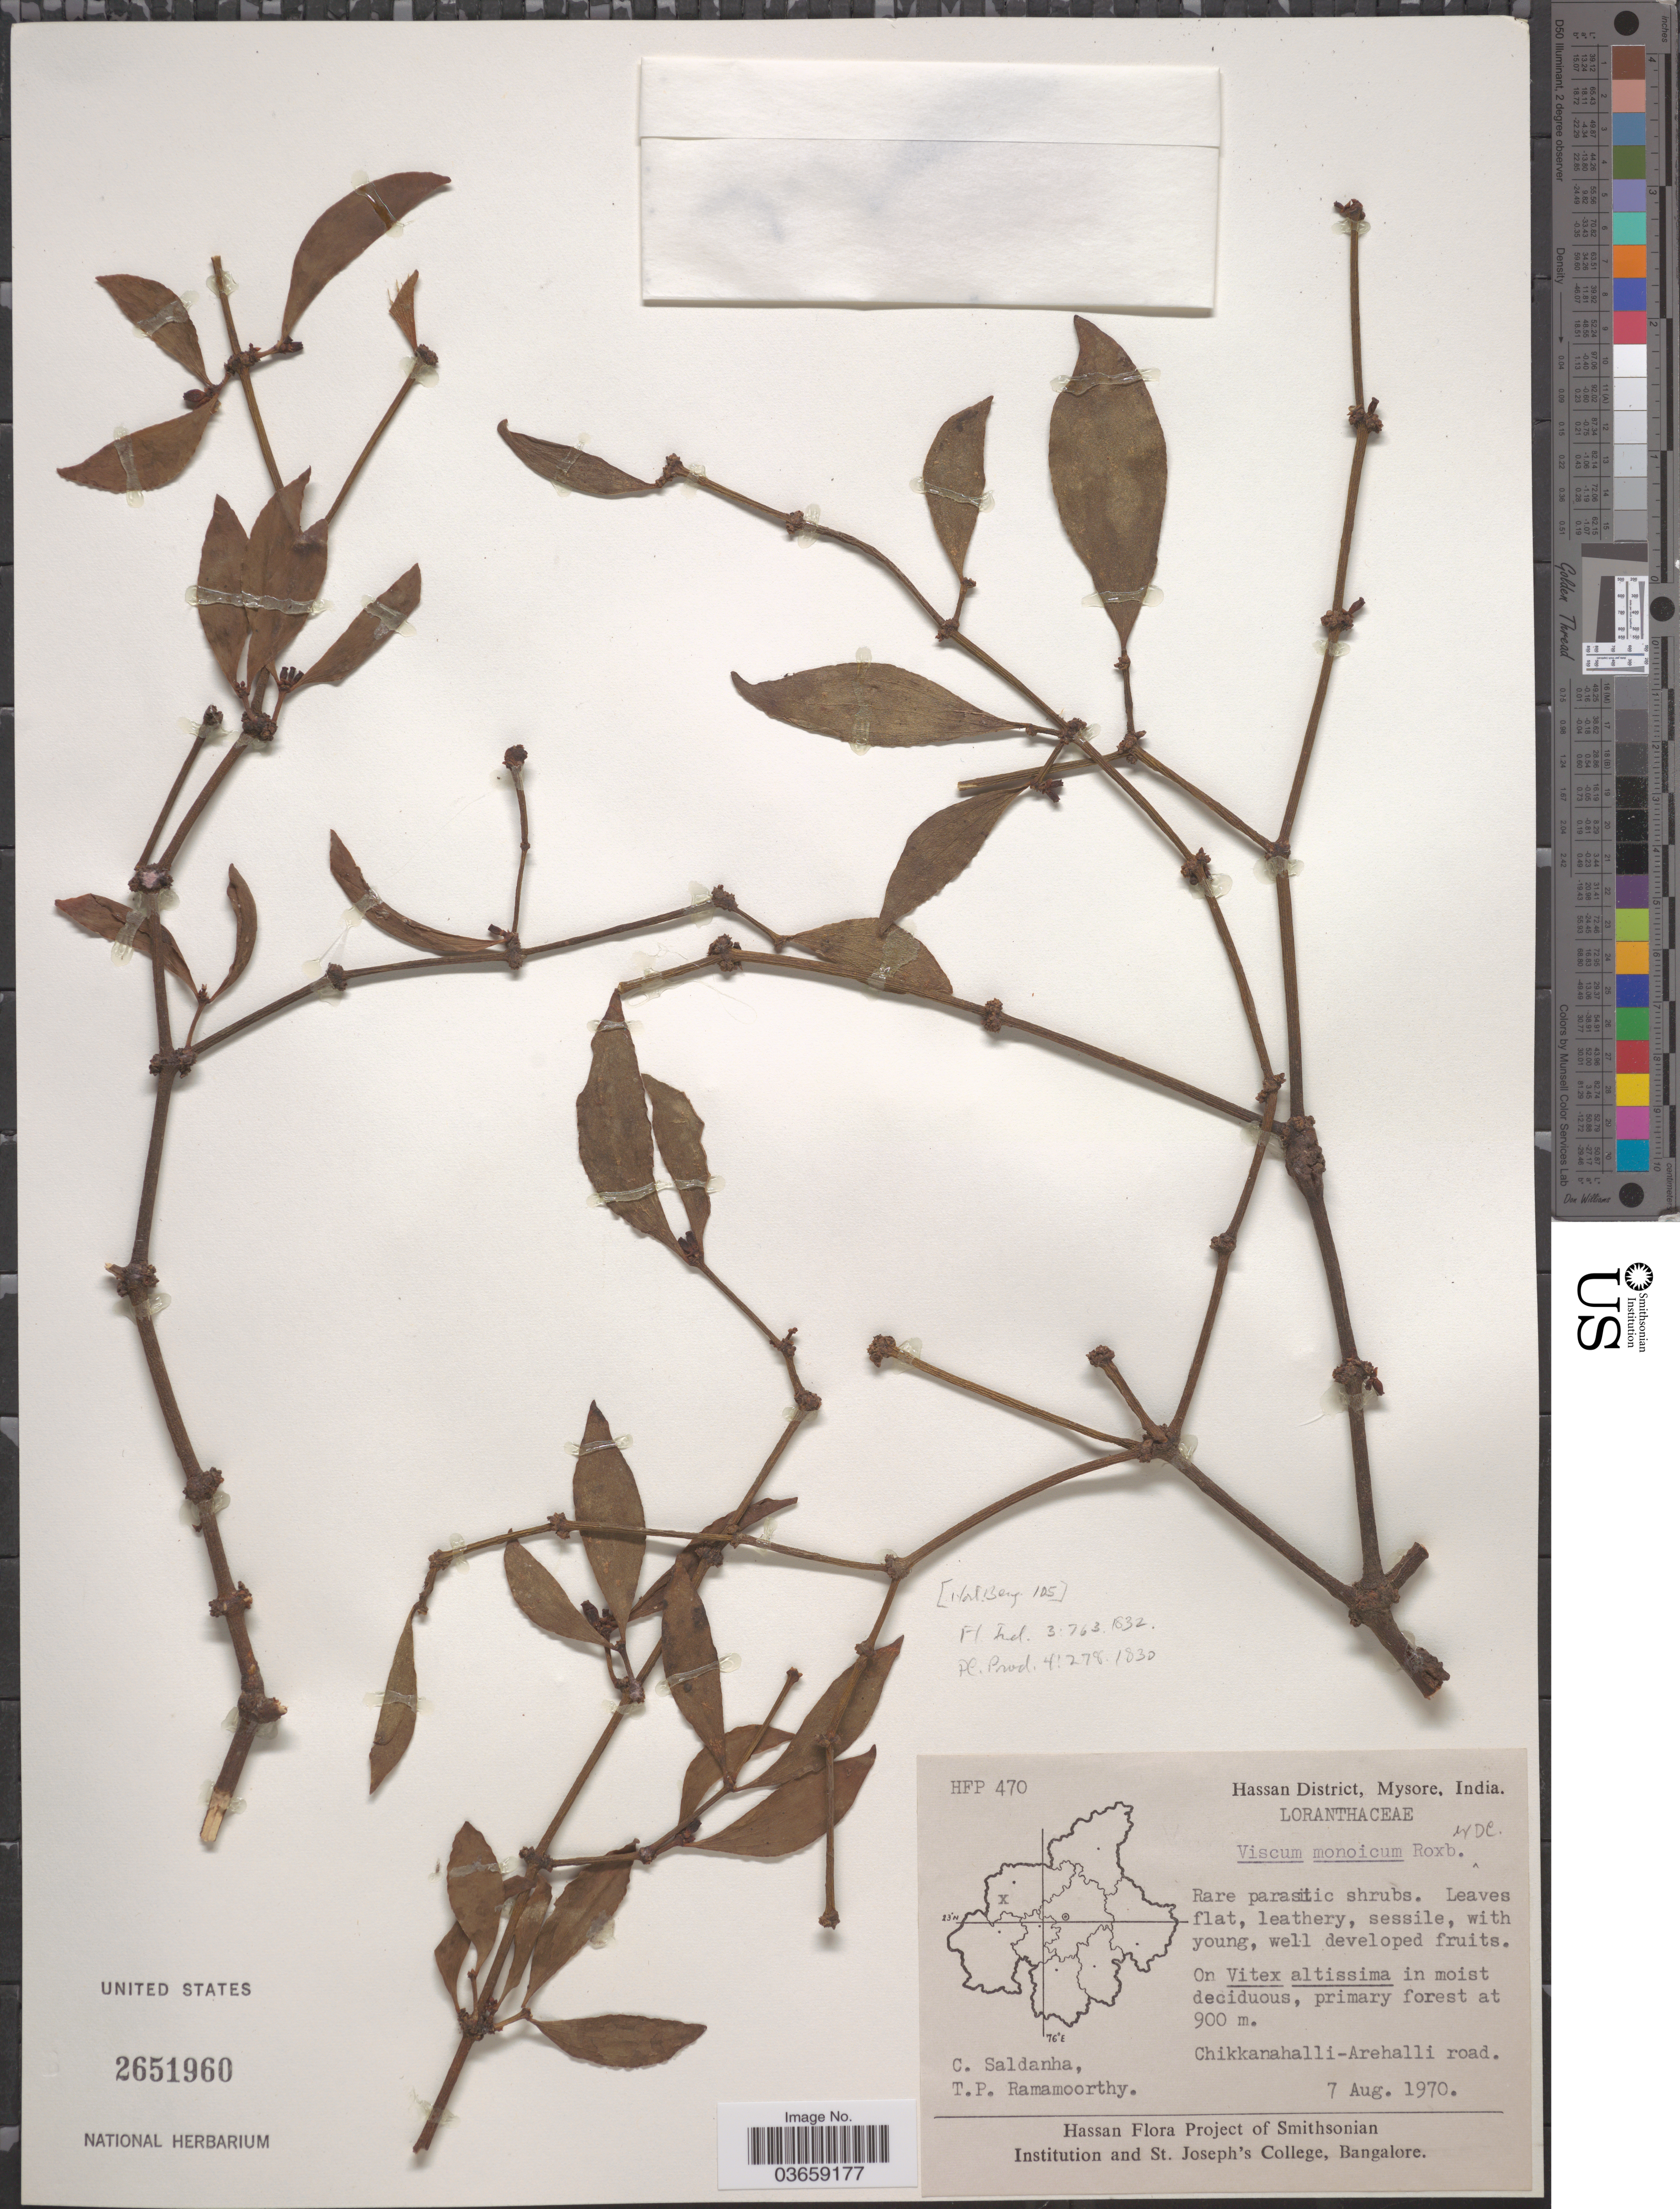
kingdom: Plantae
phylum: Tracheophyta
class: Magnoliopsida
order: Santalales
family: Viscaceae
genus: Viscum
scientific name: Viscum monoicum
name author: Roxb. ex DC.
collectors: C. Saldanha & T. P. Ramamoorthy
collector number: HFP 470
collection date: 1970-08-07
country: India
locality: Hassan District, Mysore. Chikkanahalli-Arehalli road.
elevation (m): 900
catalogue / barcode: US 2651960